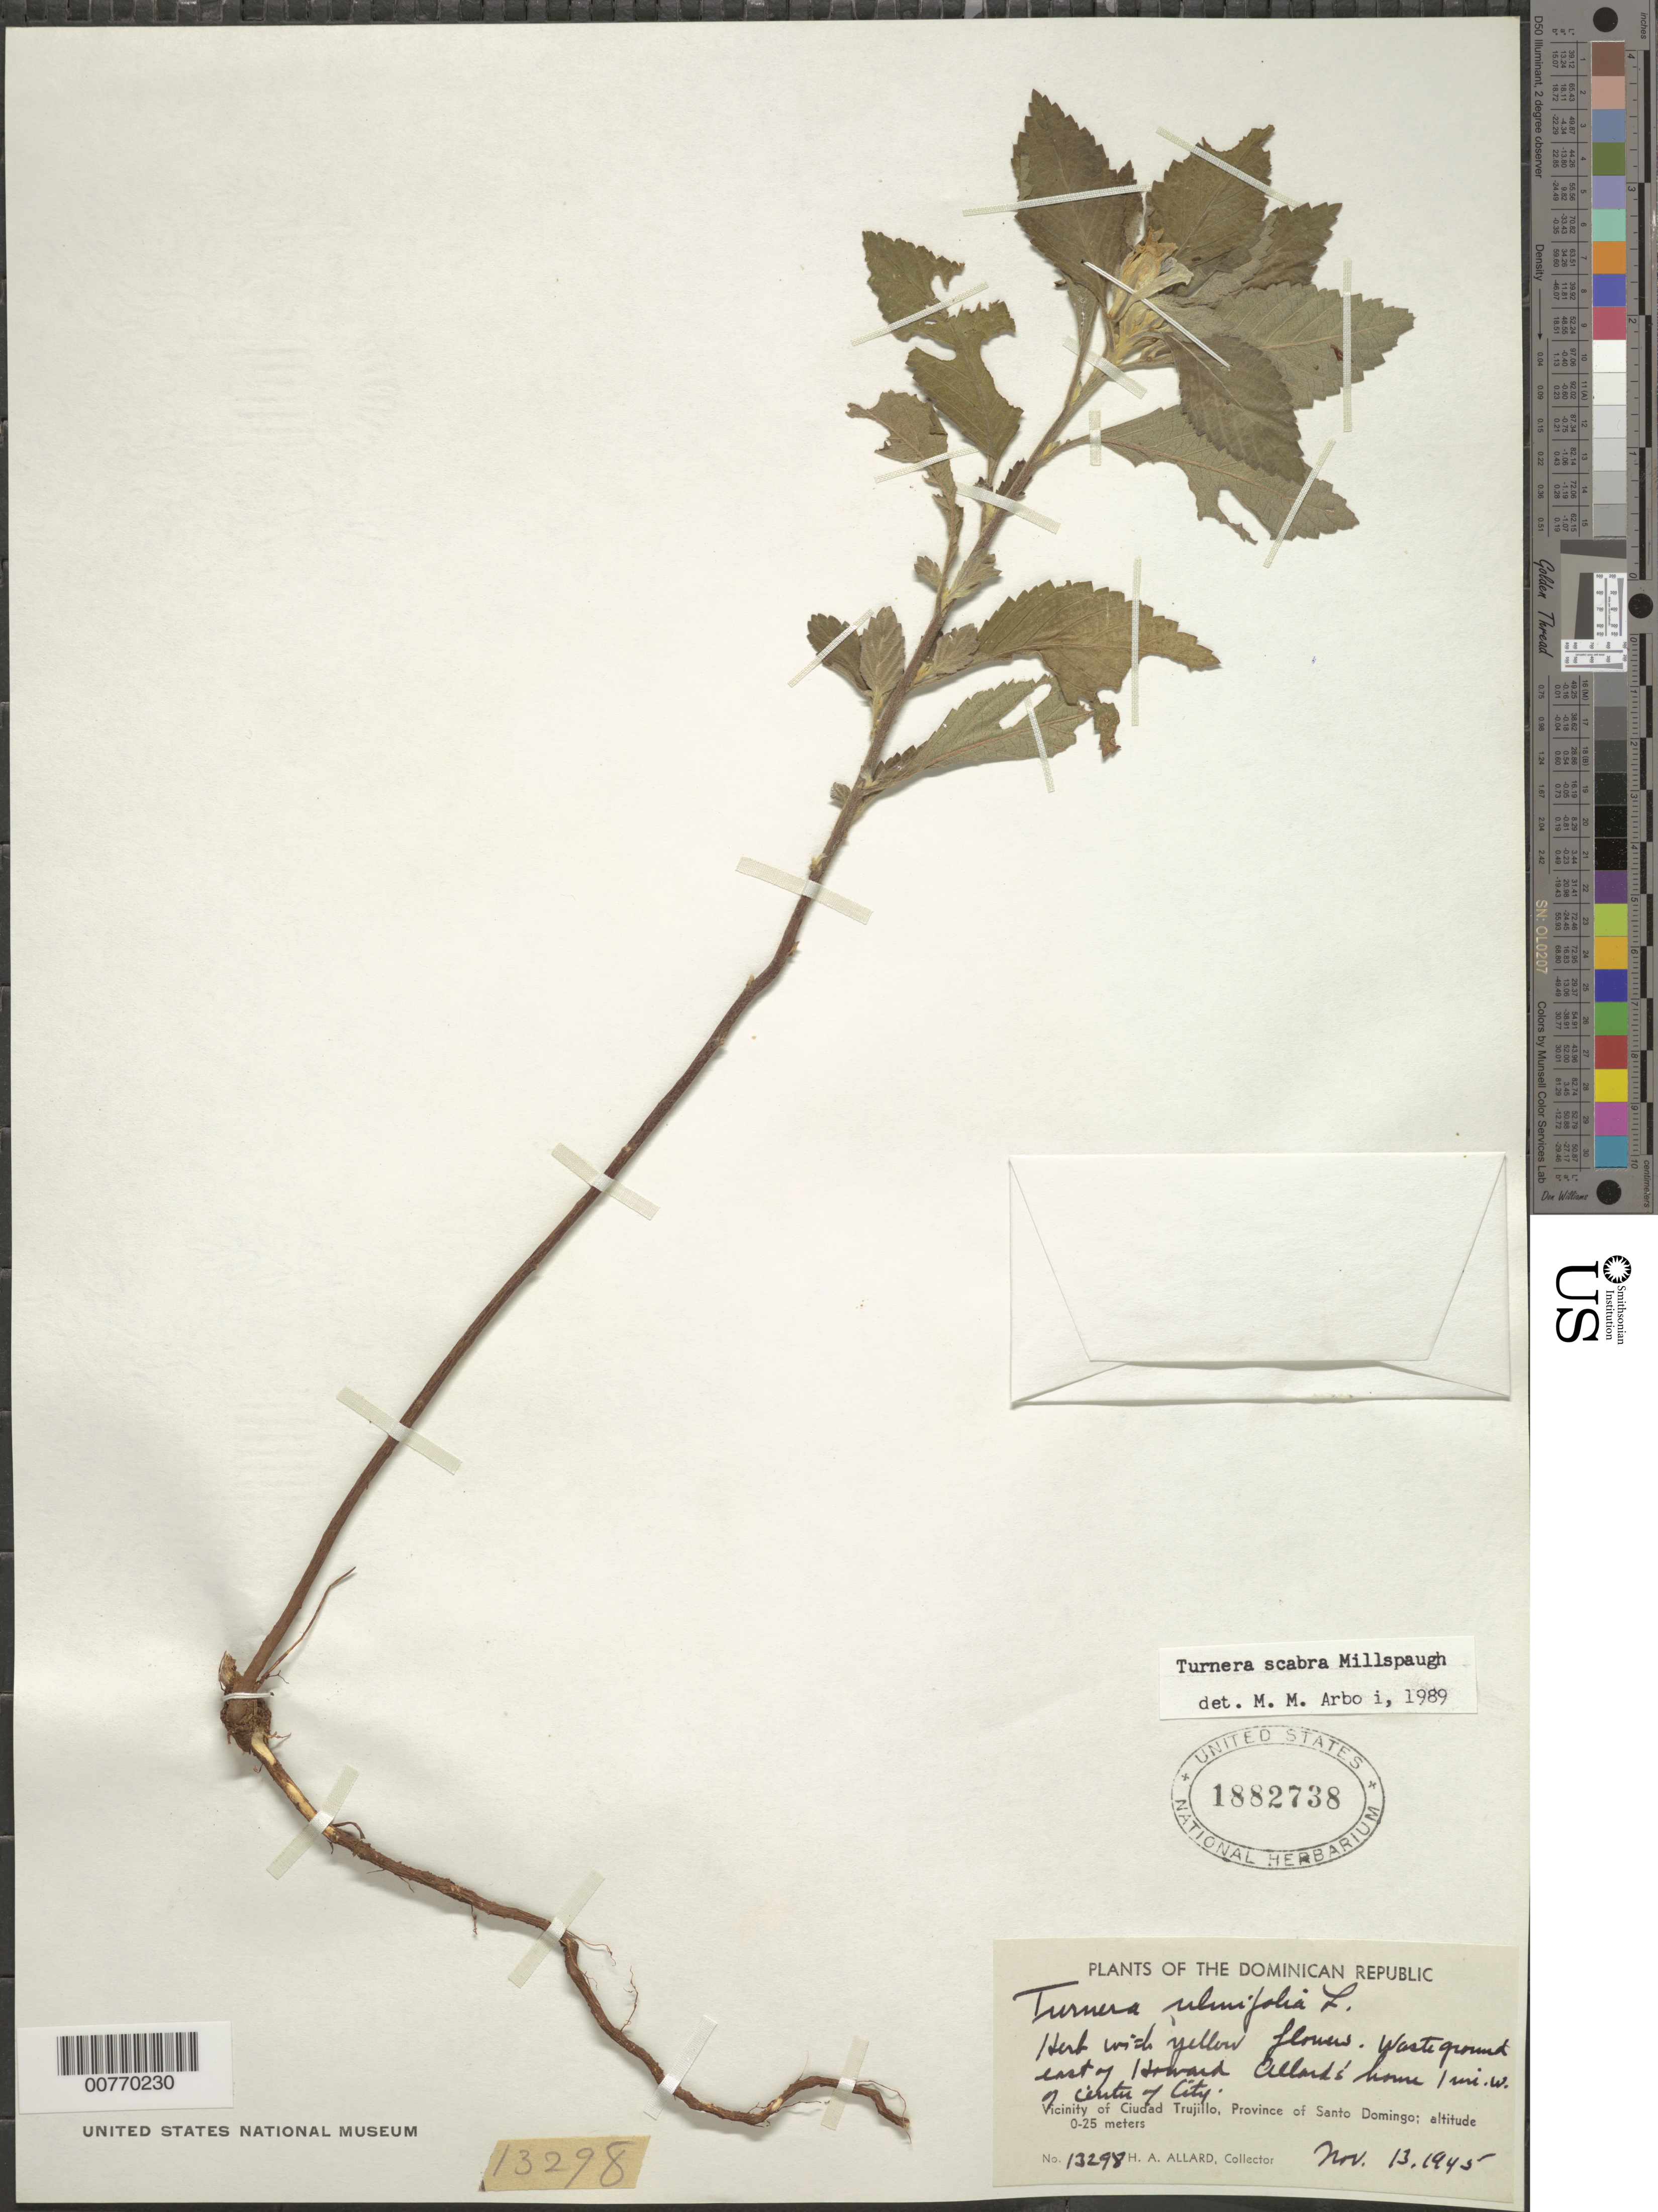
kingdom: Plantae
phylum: Tracheophyta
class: Magnoliopsida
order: Malpighiales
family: Turneraceae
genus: Turnera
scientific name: Turnera ulmifolia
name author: L.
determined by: Arbo, M. M.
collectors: H. A. Allard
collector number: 13298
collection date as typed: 13 Nov 1945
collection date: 1945-11-13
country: Dominican Republic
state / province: Santo Domingo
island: Hispaniola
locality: Vicinity of Ciudad Trujillo, east of Howard Allard's home, 1 mile west of center of city.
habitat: Waste ground.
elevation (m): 0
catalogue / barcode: US 1882738